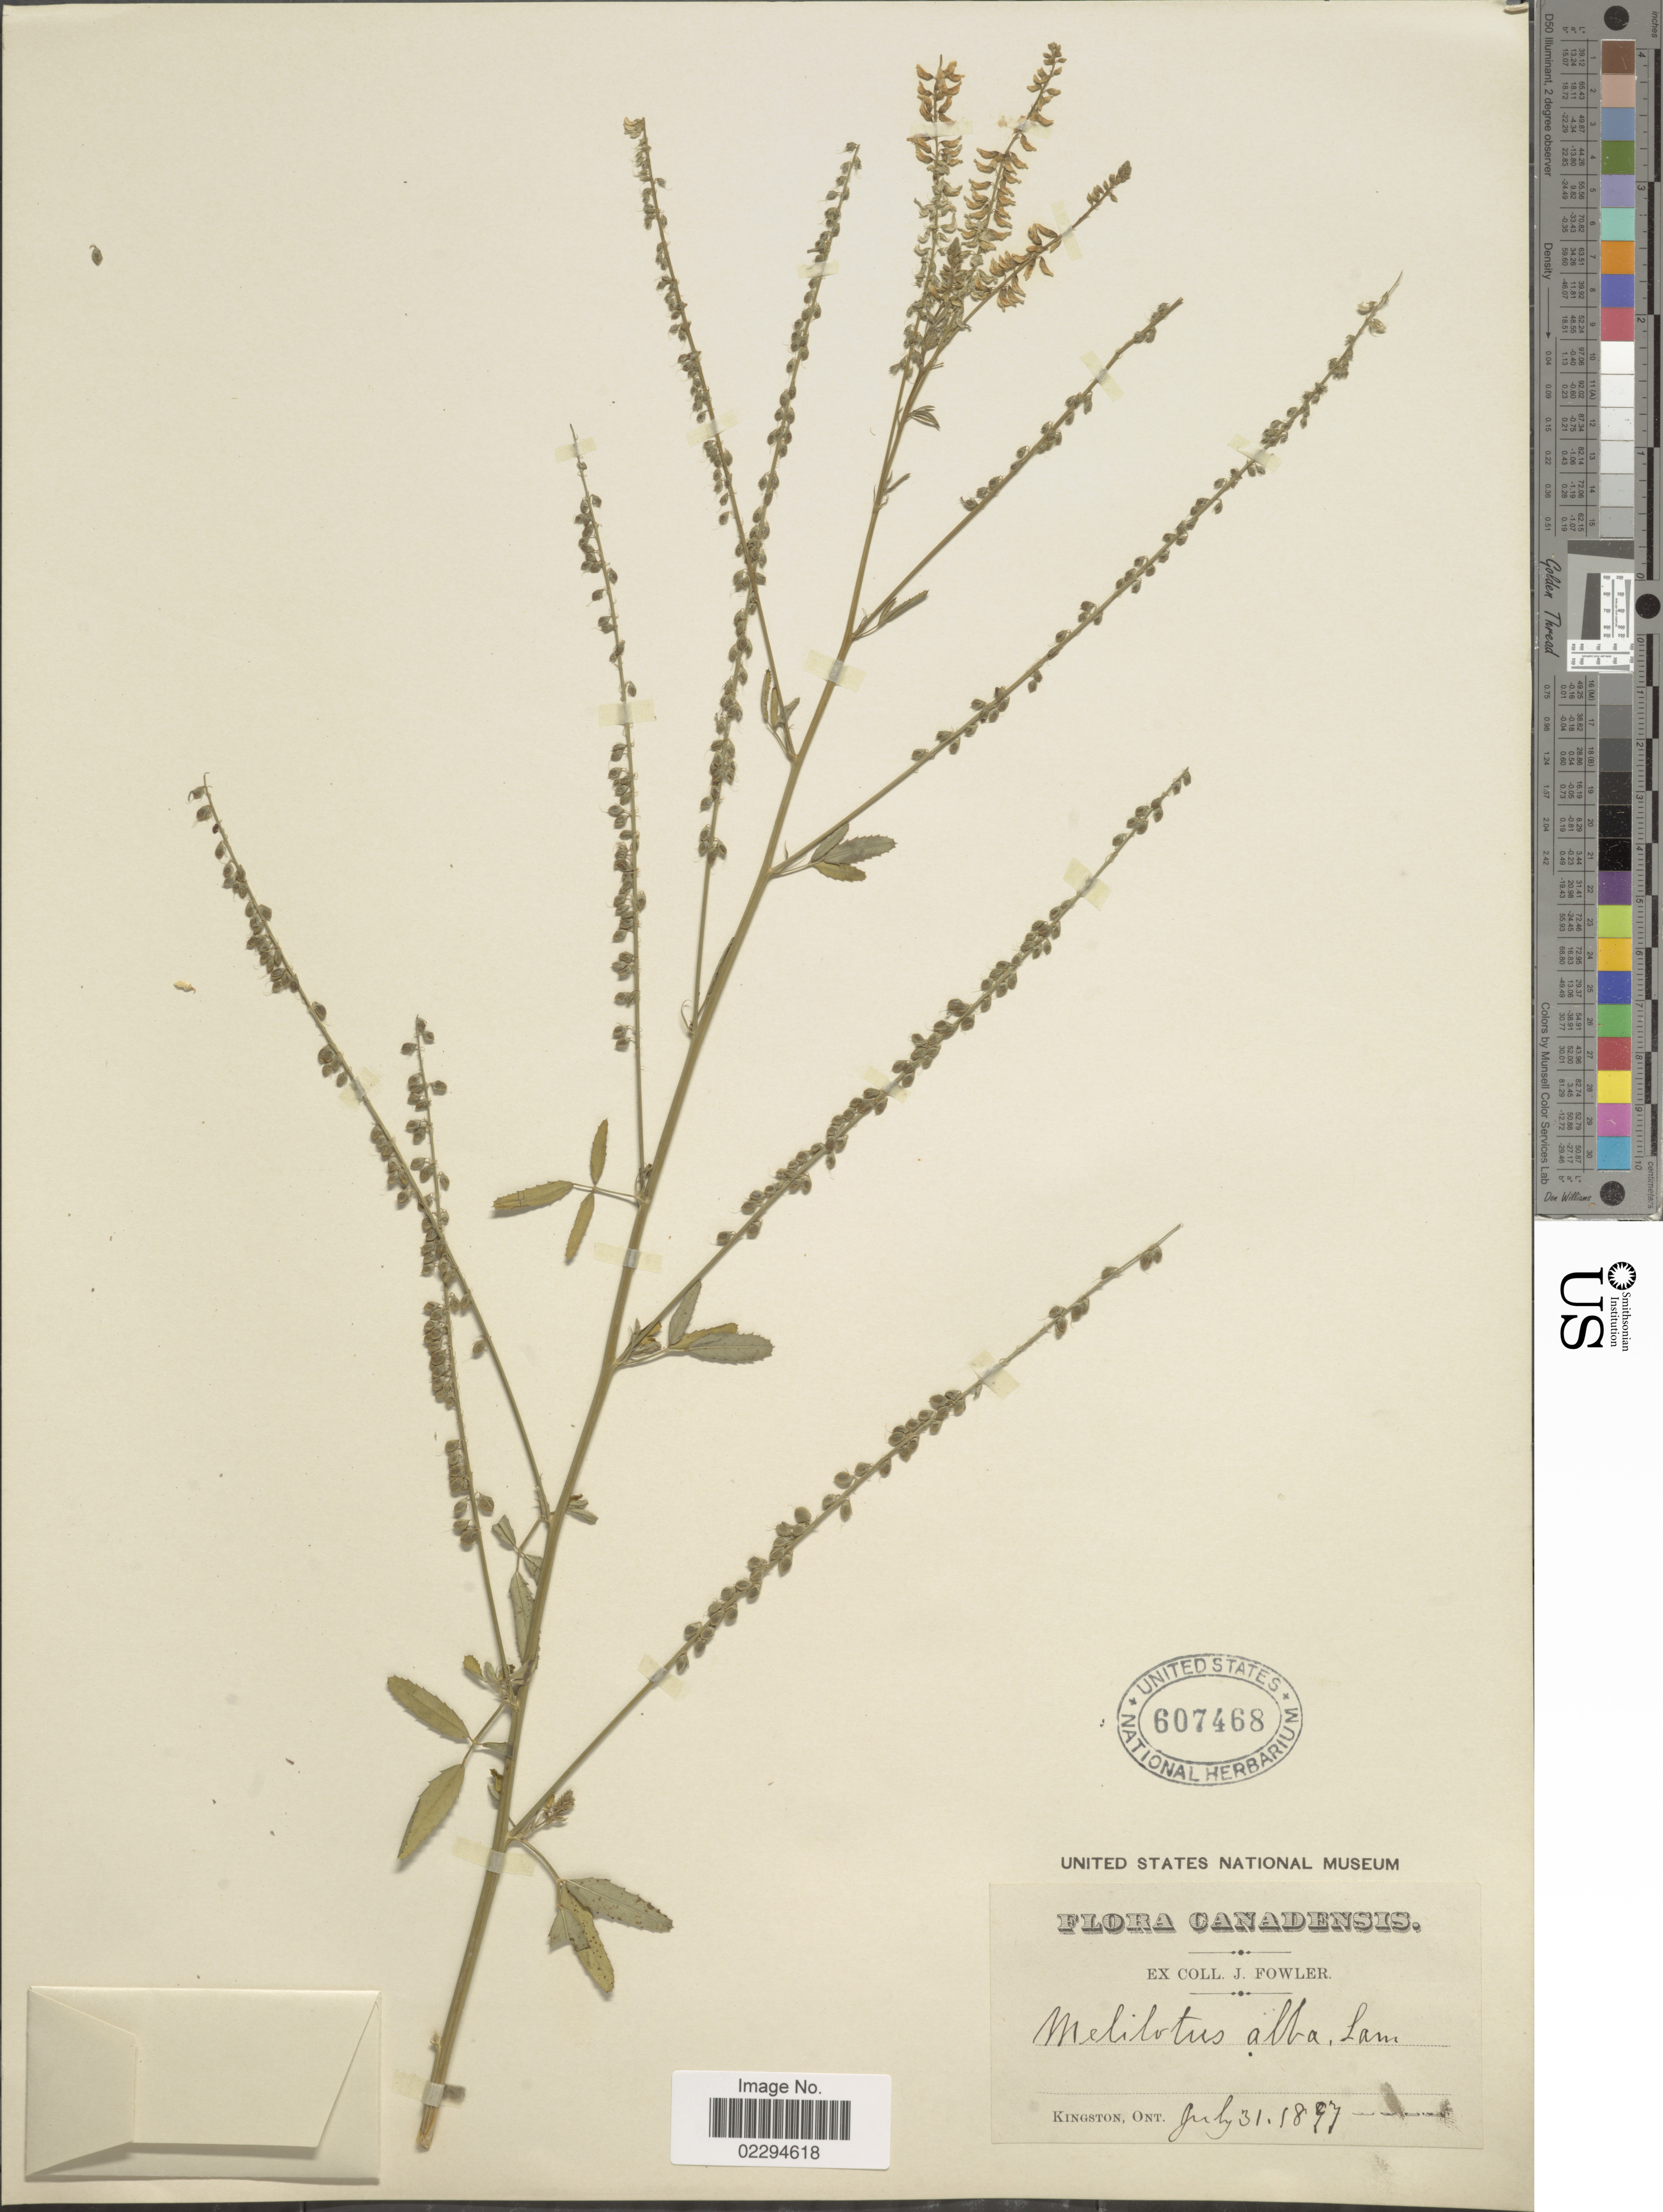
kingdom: Plantae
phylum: Tracheophyta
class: Magnoliopsida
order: Fabales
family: Fabaceae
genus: Melilotus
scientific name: Melilotus albus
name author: Medik.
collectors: ex herb. J. Fowler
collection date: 1897-07-31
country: Canada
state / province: Ontario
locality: Kingston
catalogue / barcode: US 607468